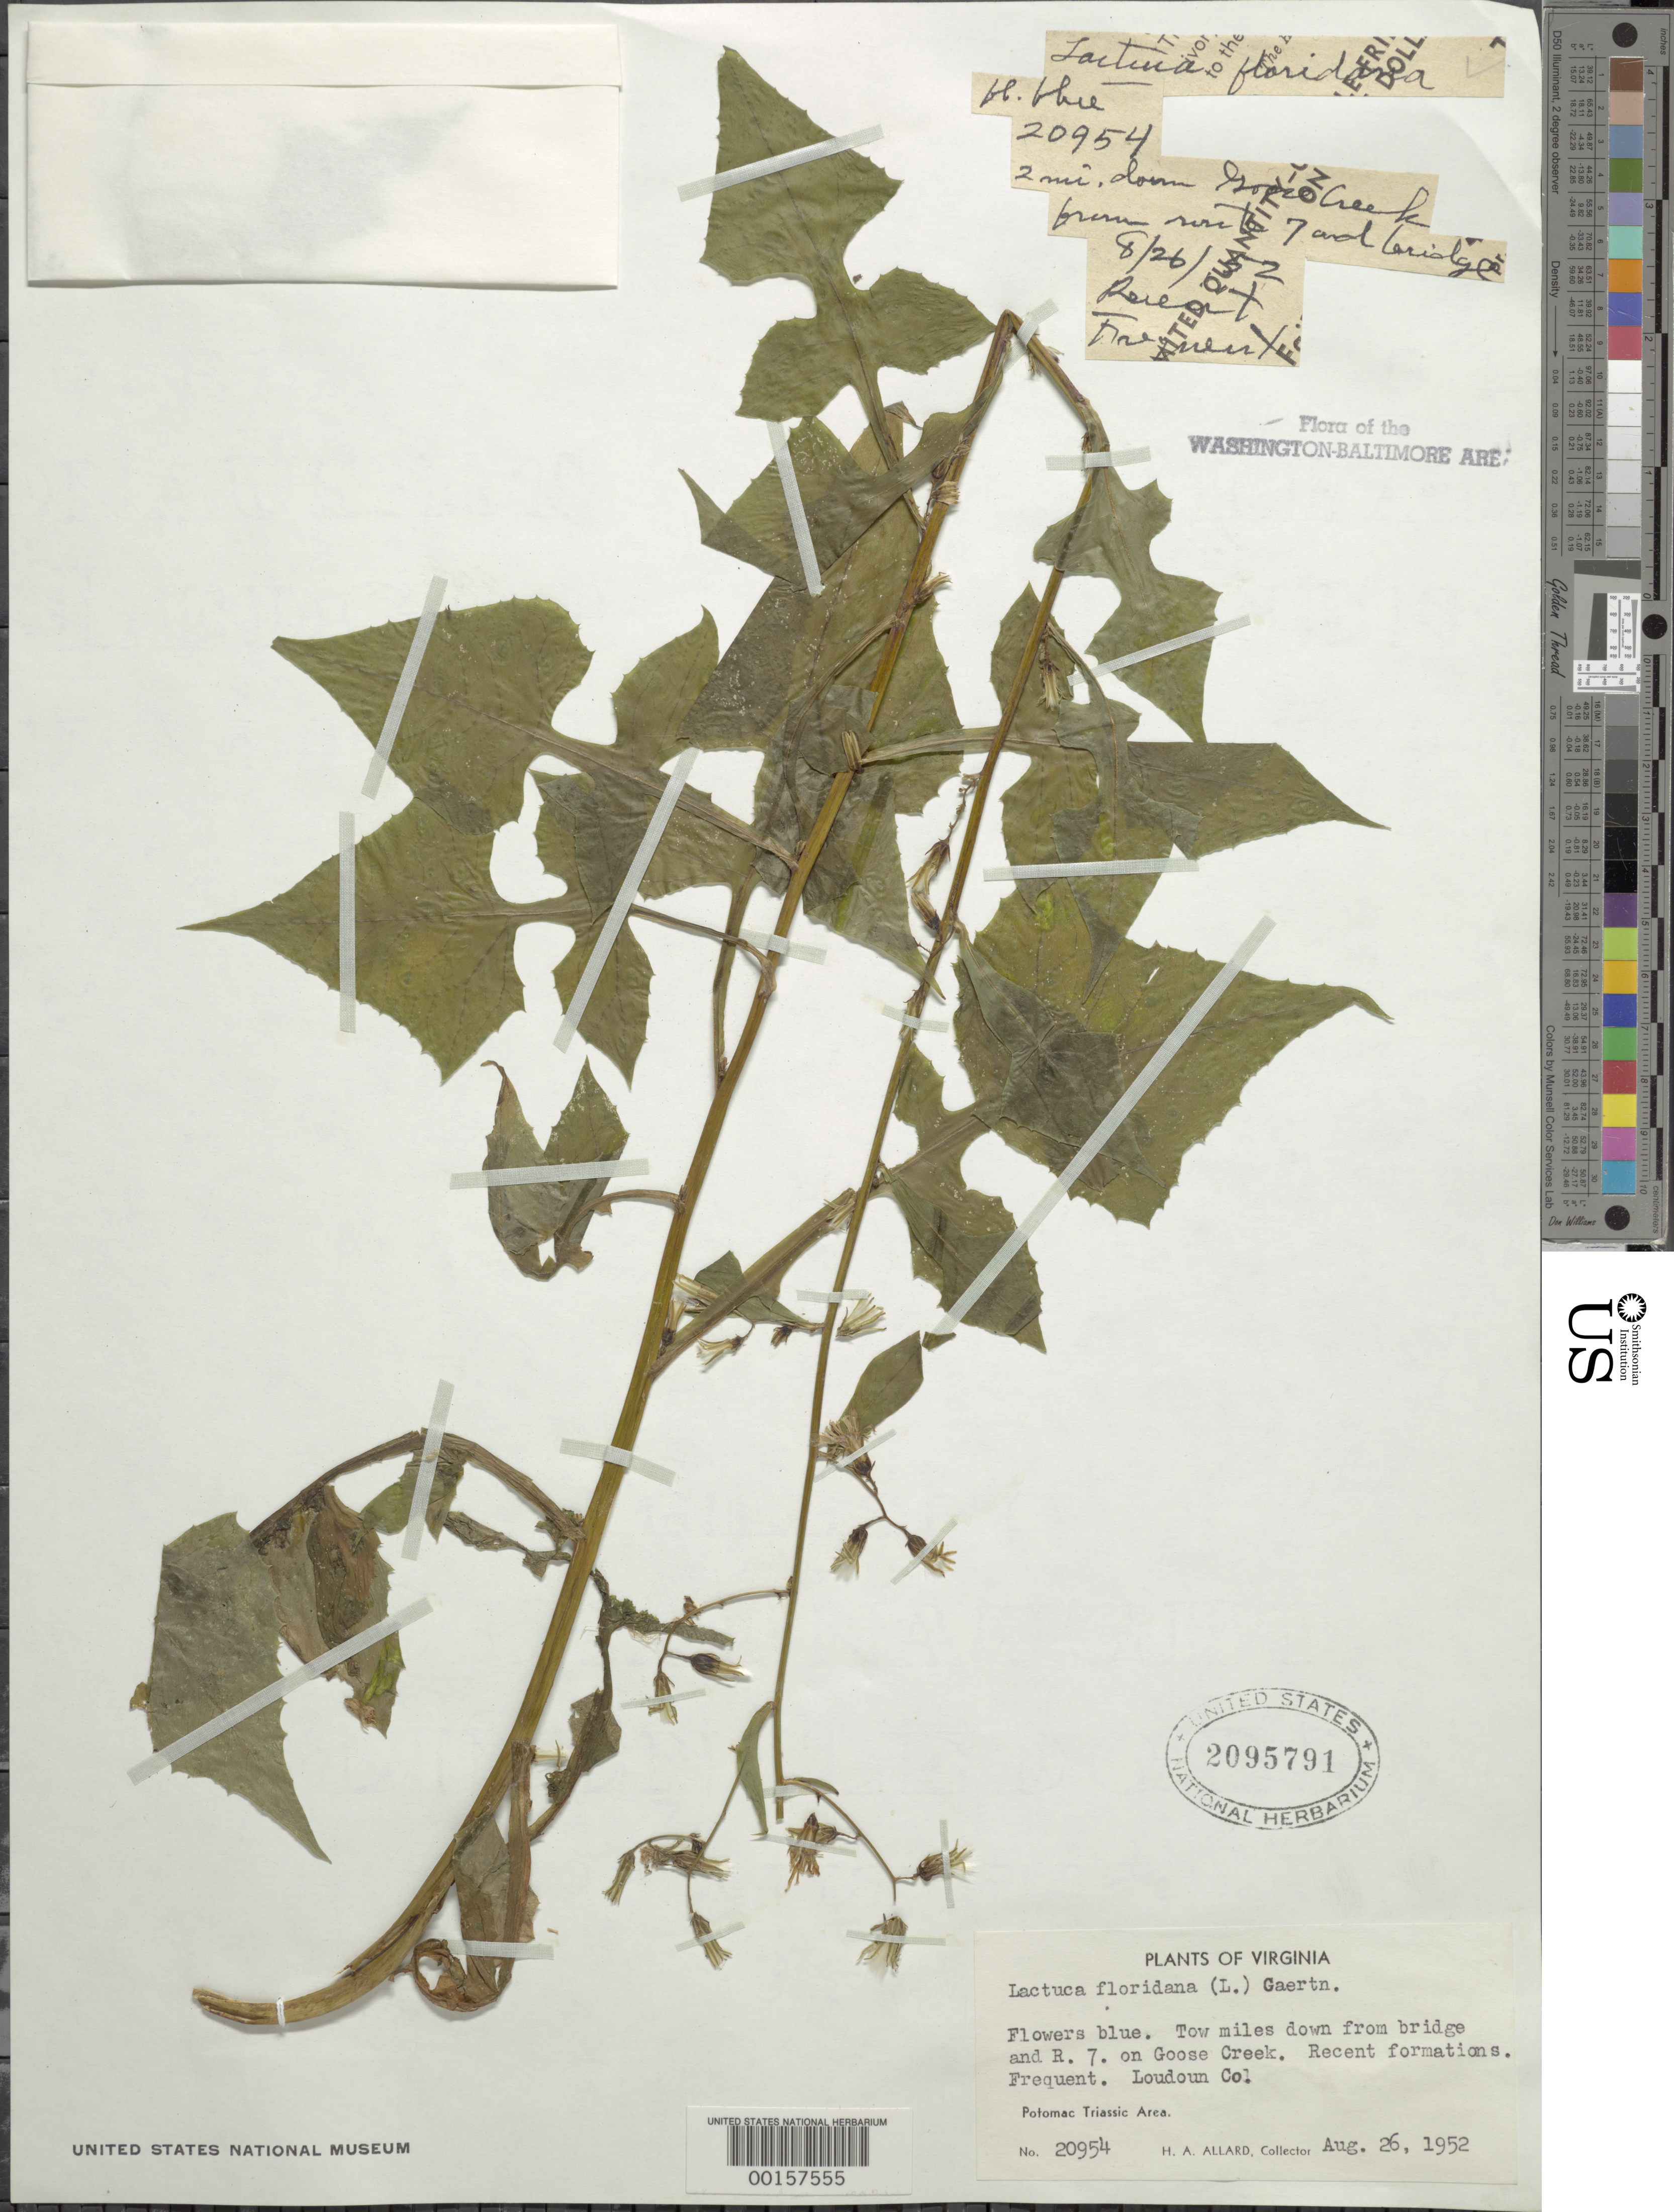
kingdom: Plantae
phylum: Tracheophyta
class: Magnoliopsida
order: Asterales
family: Asteraceae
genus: Lactuca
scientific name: Lactuca floridana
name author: (L.) Gaertn.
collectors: H. A. Allard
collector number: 20954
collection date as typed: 26 Aug 1952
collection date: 1952-08-26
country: United States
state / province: Virginia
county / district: Loudoun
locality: Goose Creek downstream from Rt. 7 Bridge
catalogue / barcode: US 2095791